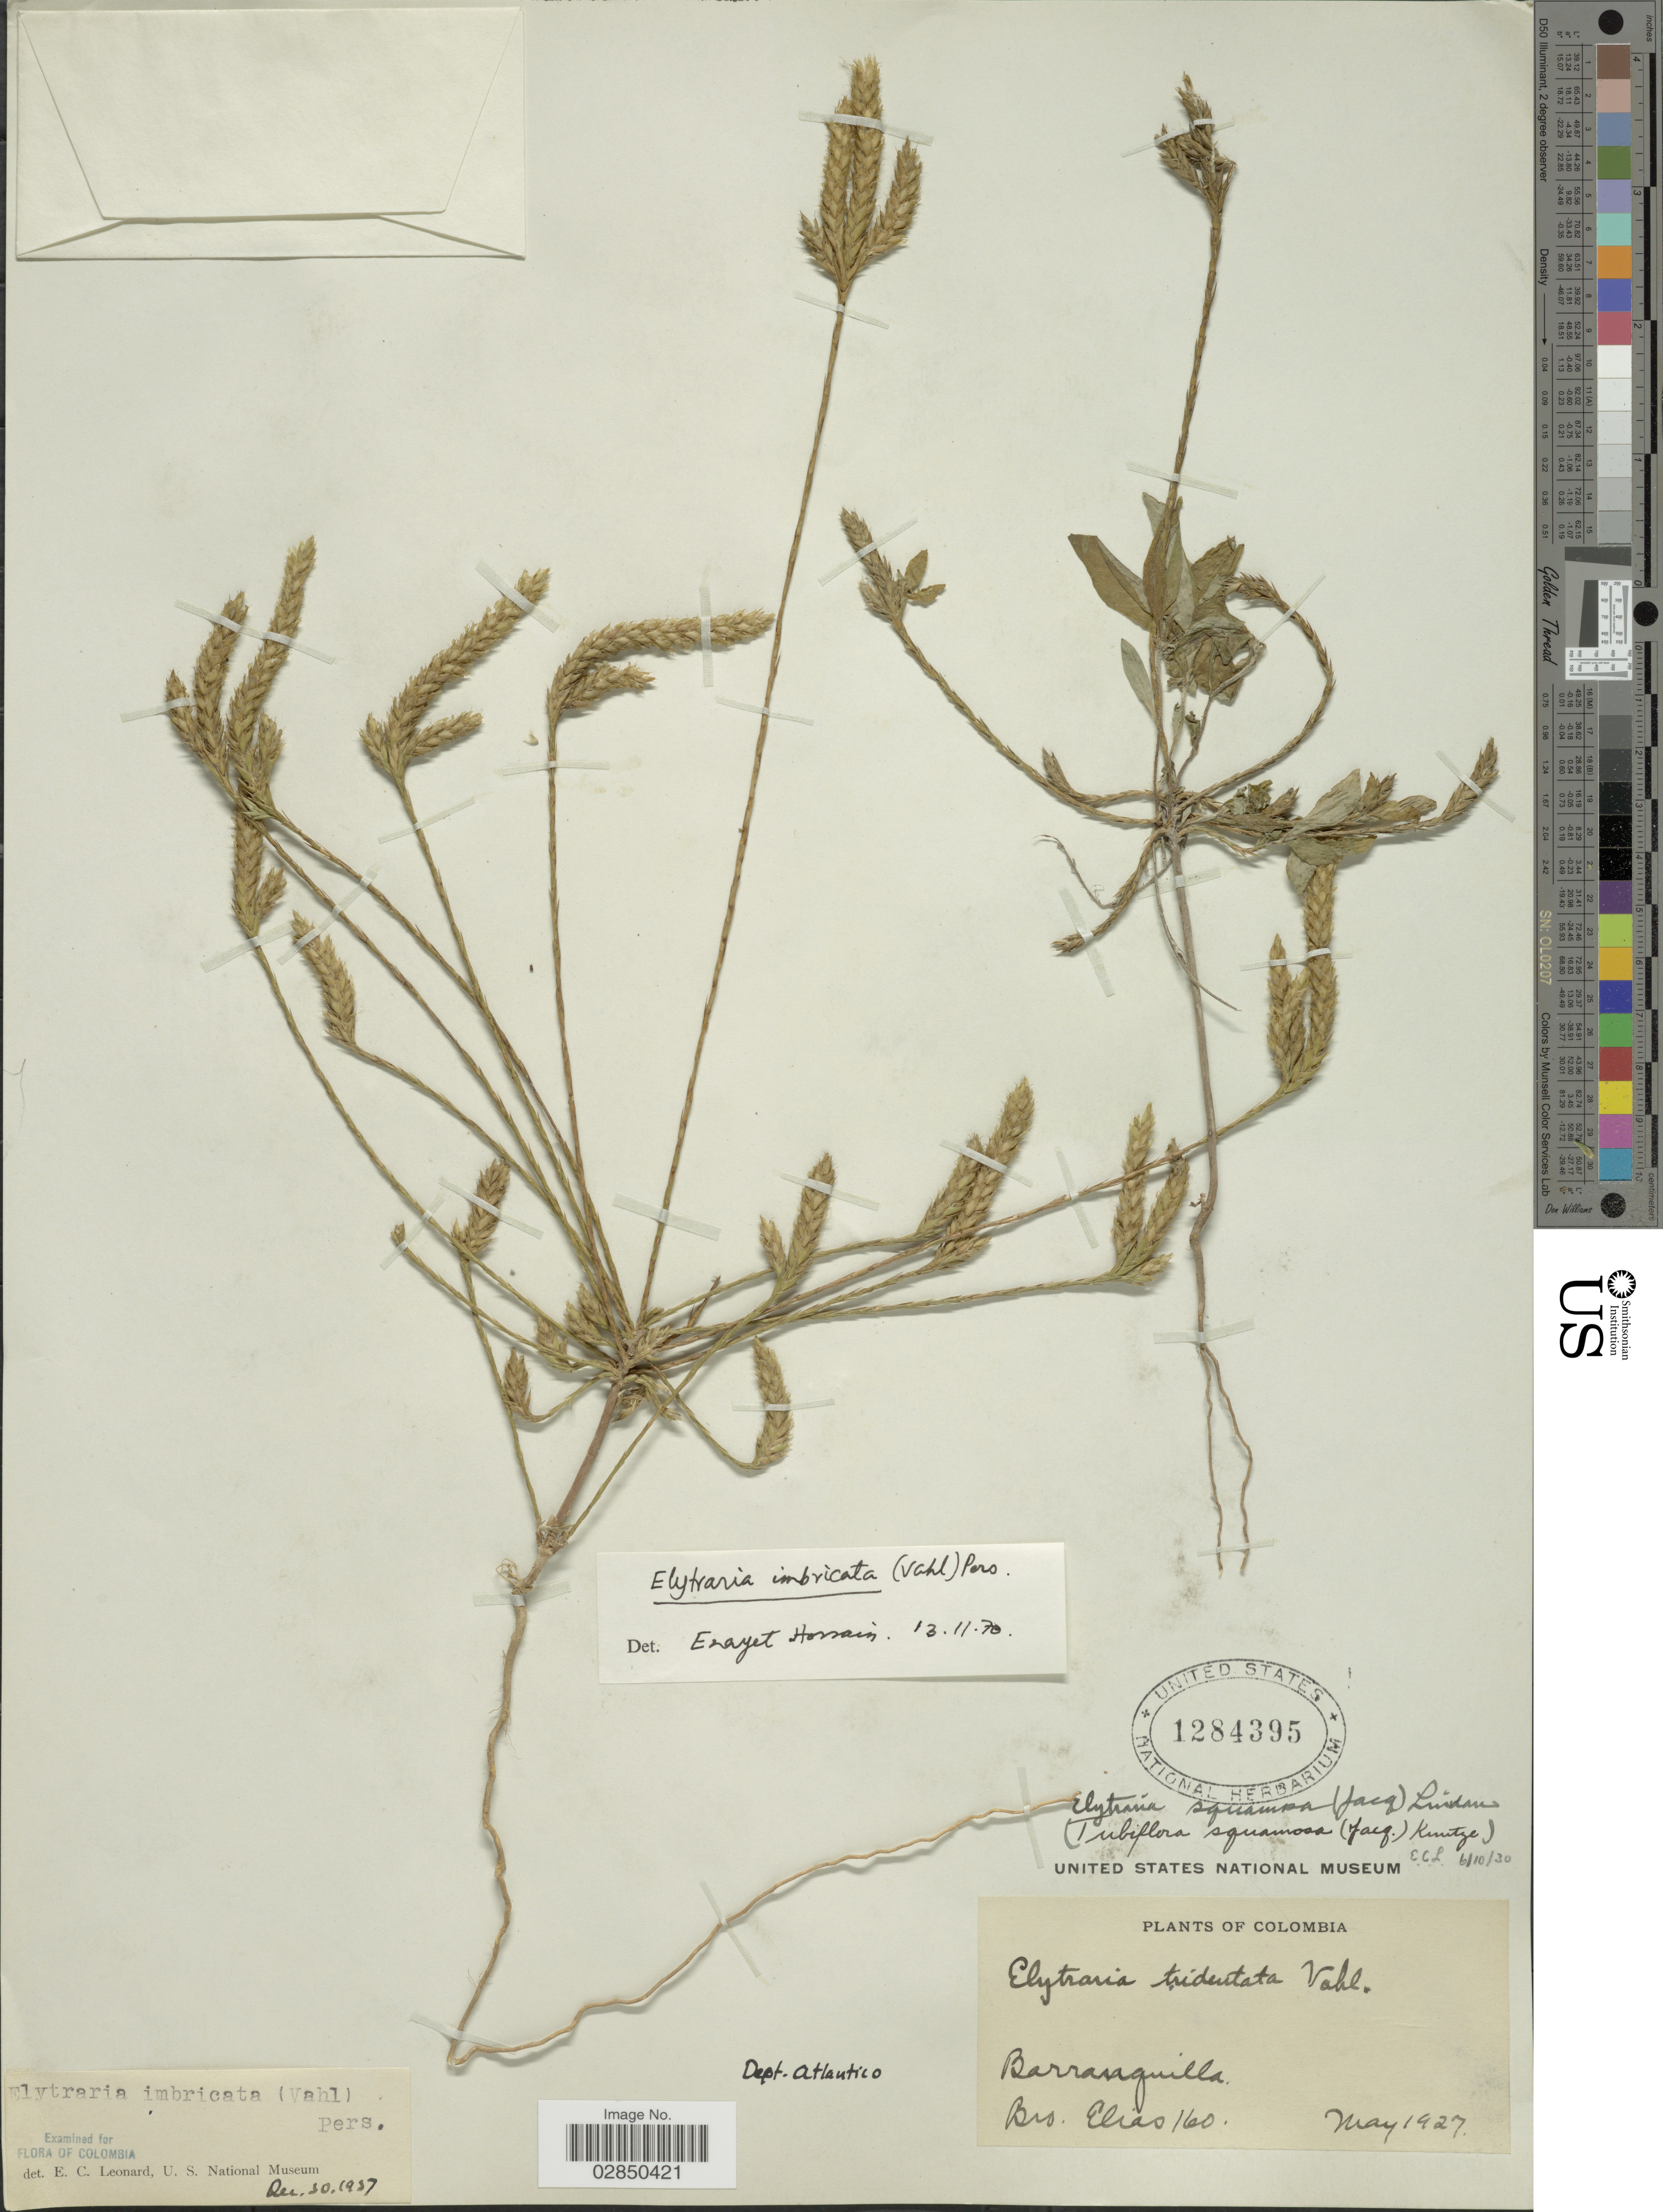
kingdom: Plantae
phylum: Tracheophyta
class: Magnoliopsida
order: Lamiales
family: Acanthaceae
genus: Elytraria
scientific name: Elytraria imbricata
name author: (Vahl) Pers.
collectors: Bro. Elias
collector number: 160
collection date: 1927-05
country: Colombia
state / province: Atlántico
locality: Dept. Atlantico. Barranquilla.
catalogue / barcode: US 1284395